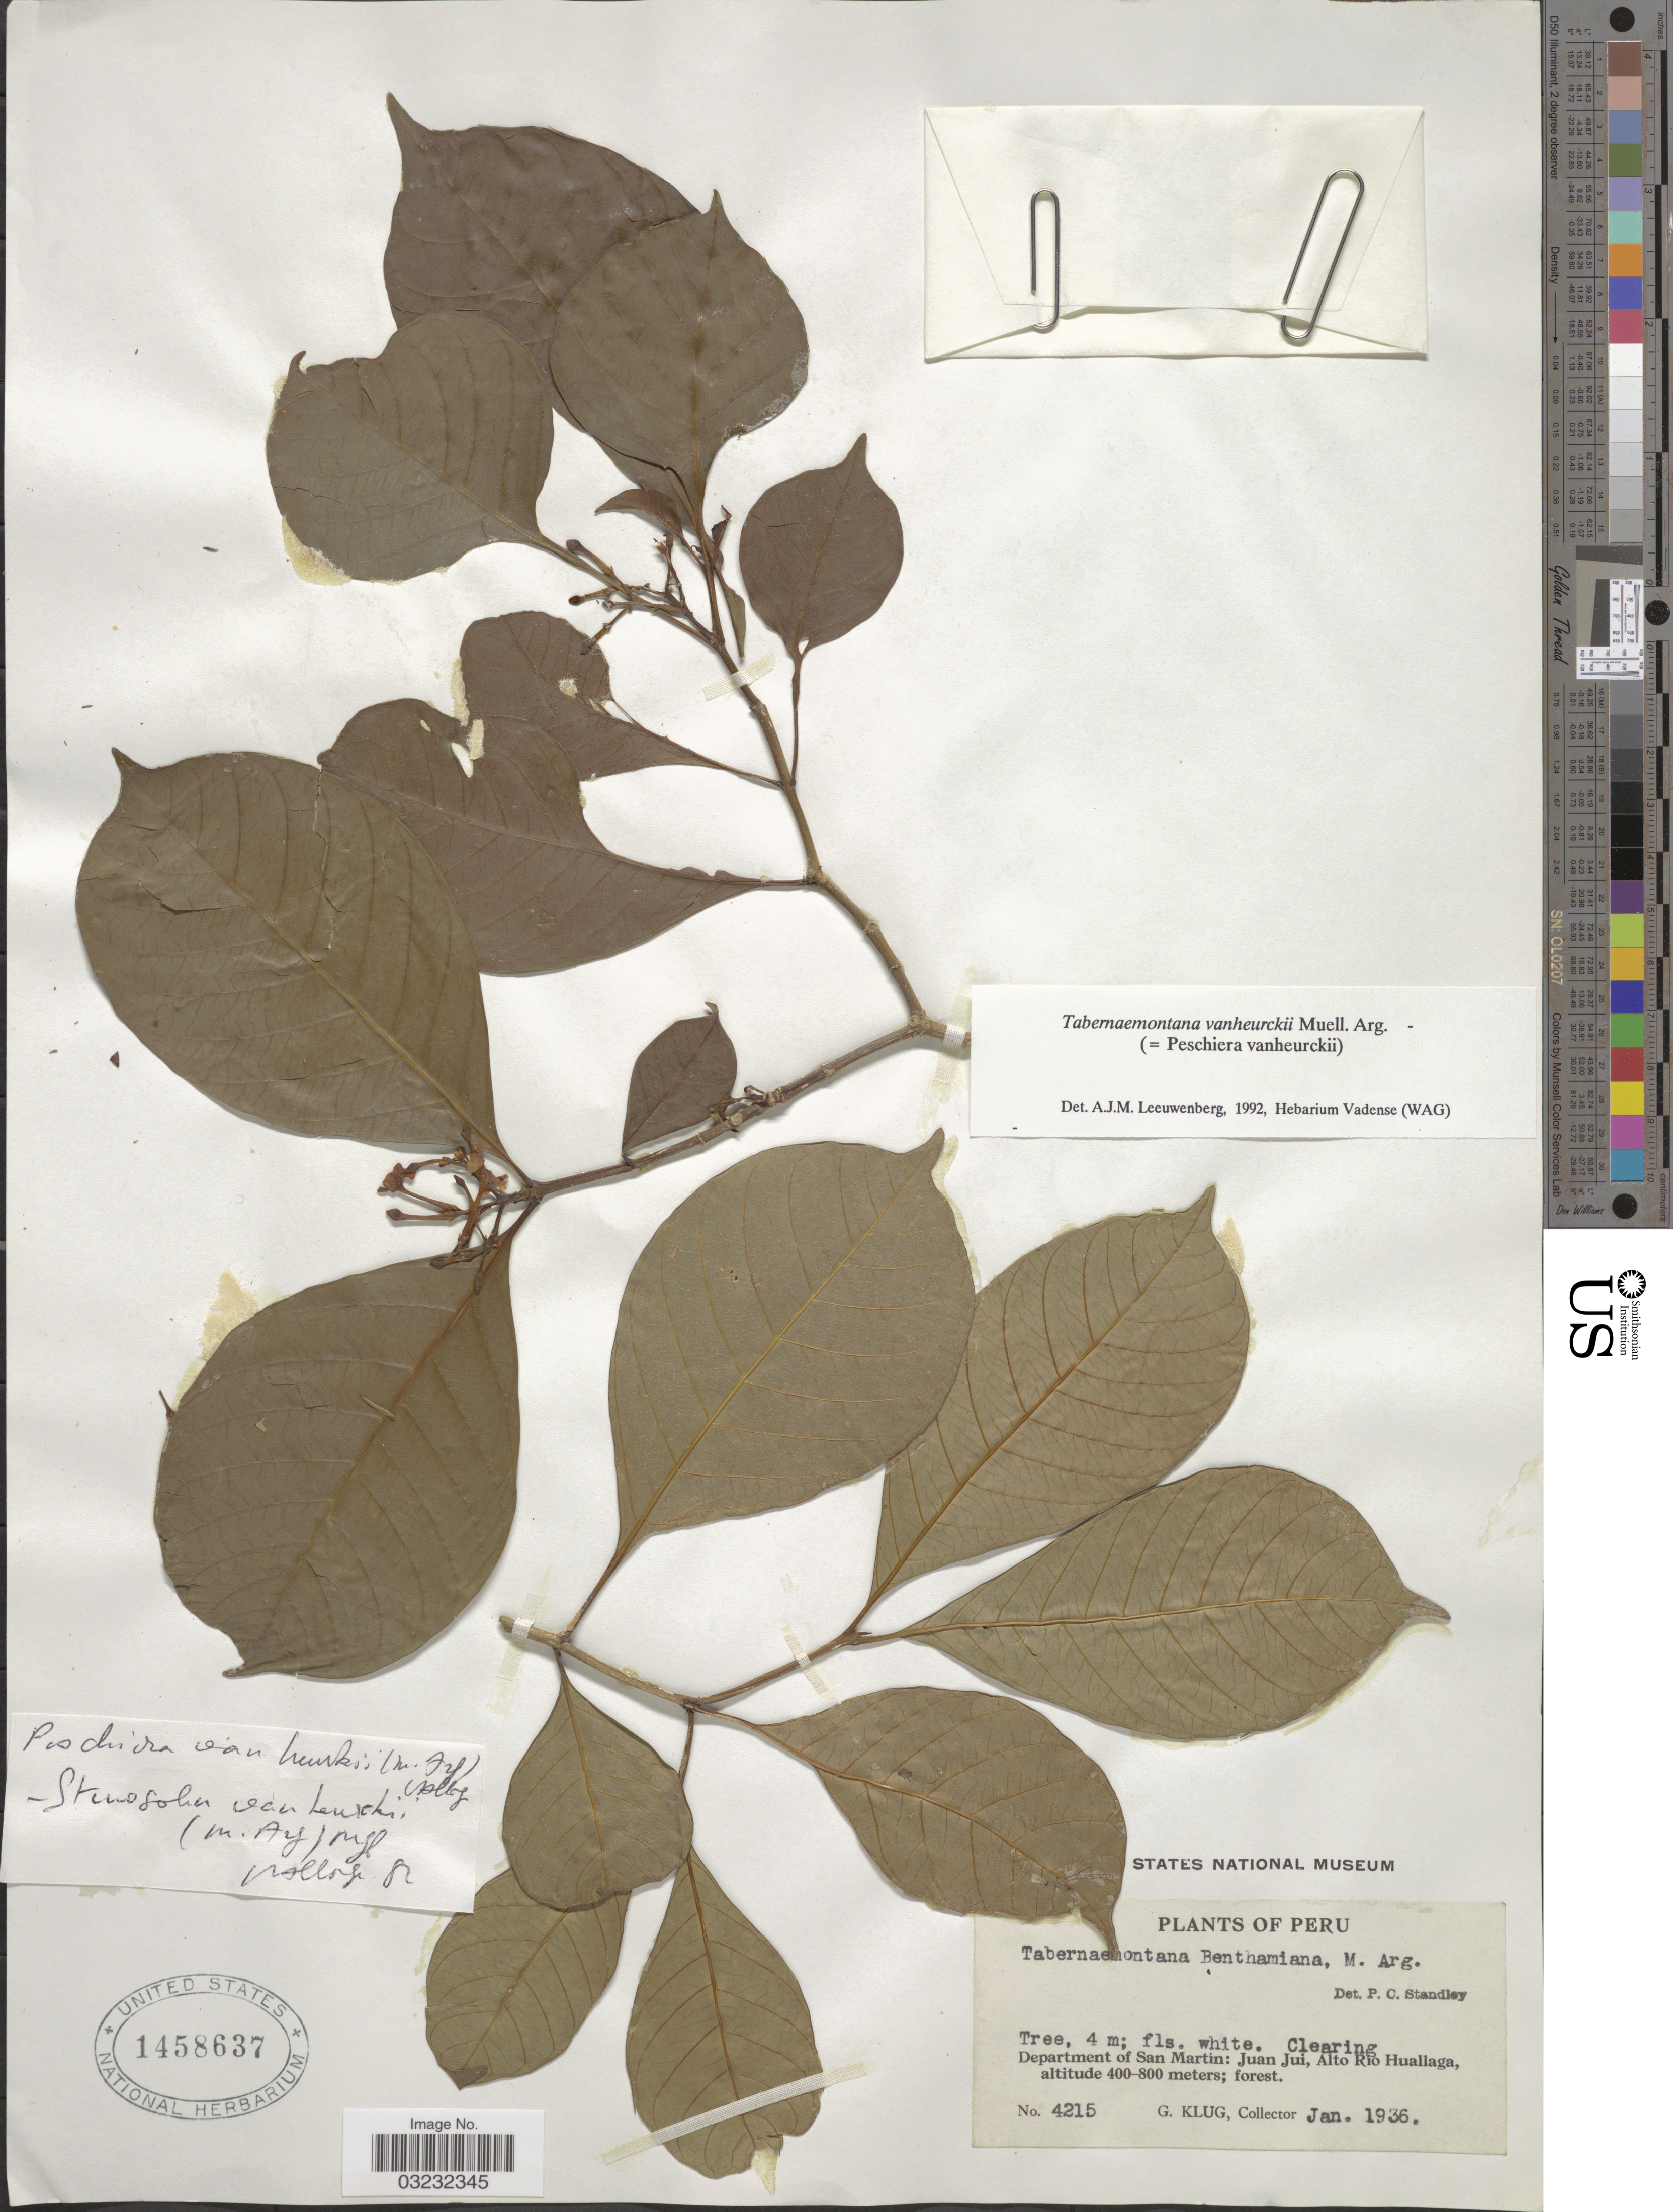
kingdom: Plantae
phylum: Tracheophyta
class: Magnoliopsida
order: Gentianales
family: Apocynaceae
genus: Tabernaemontana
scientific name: Tabernaemontana vanheurckii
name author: Müll. Arg.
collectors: G. Klug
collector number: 4215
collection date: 1936-01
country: Peru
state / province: San Martín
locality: Department of San Martin: Juan Jui, Alto Rio Huallaga.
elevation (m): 400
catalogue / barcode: US 1458637